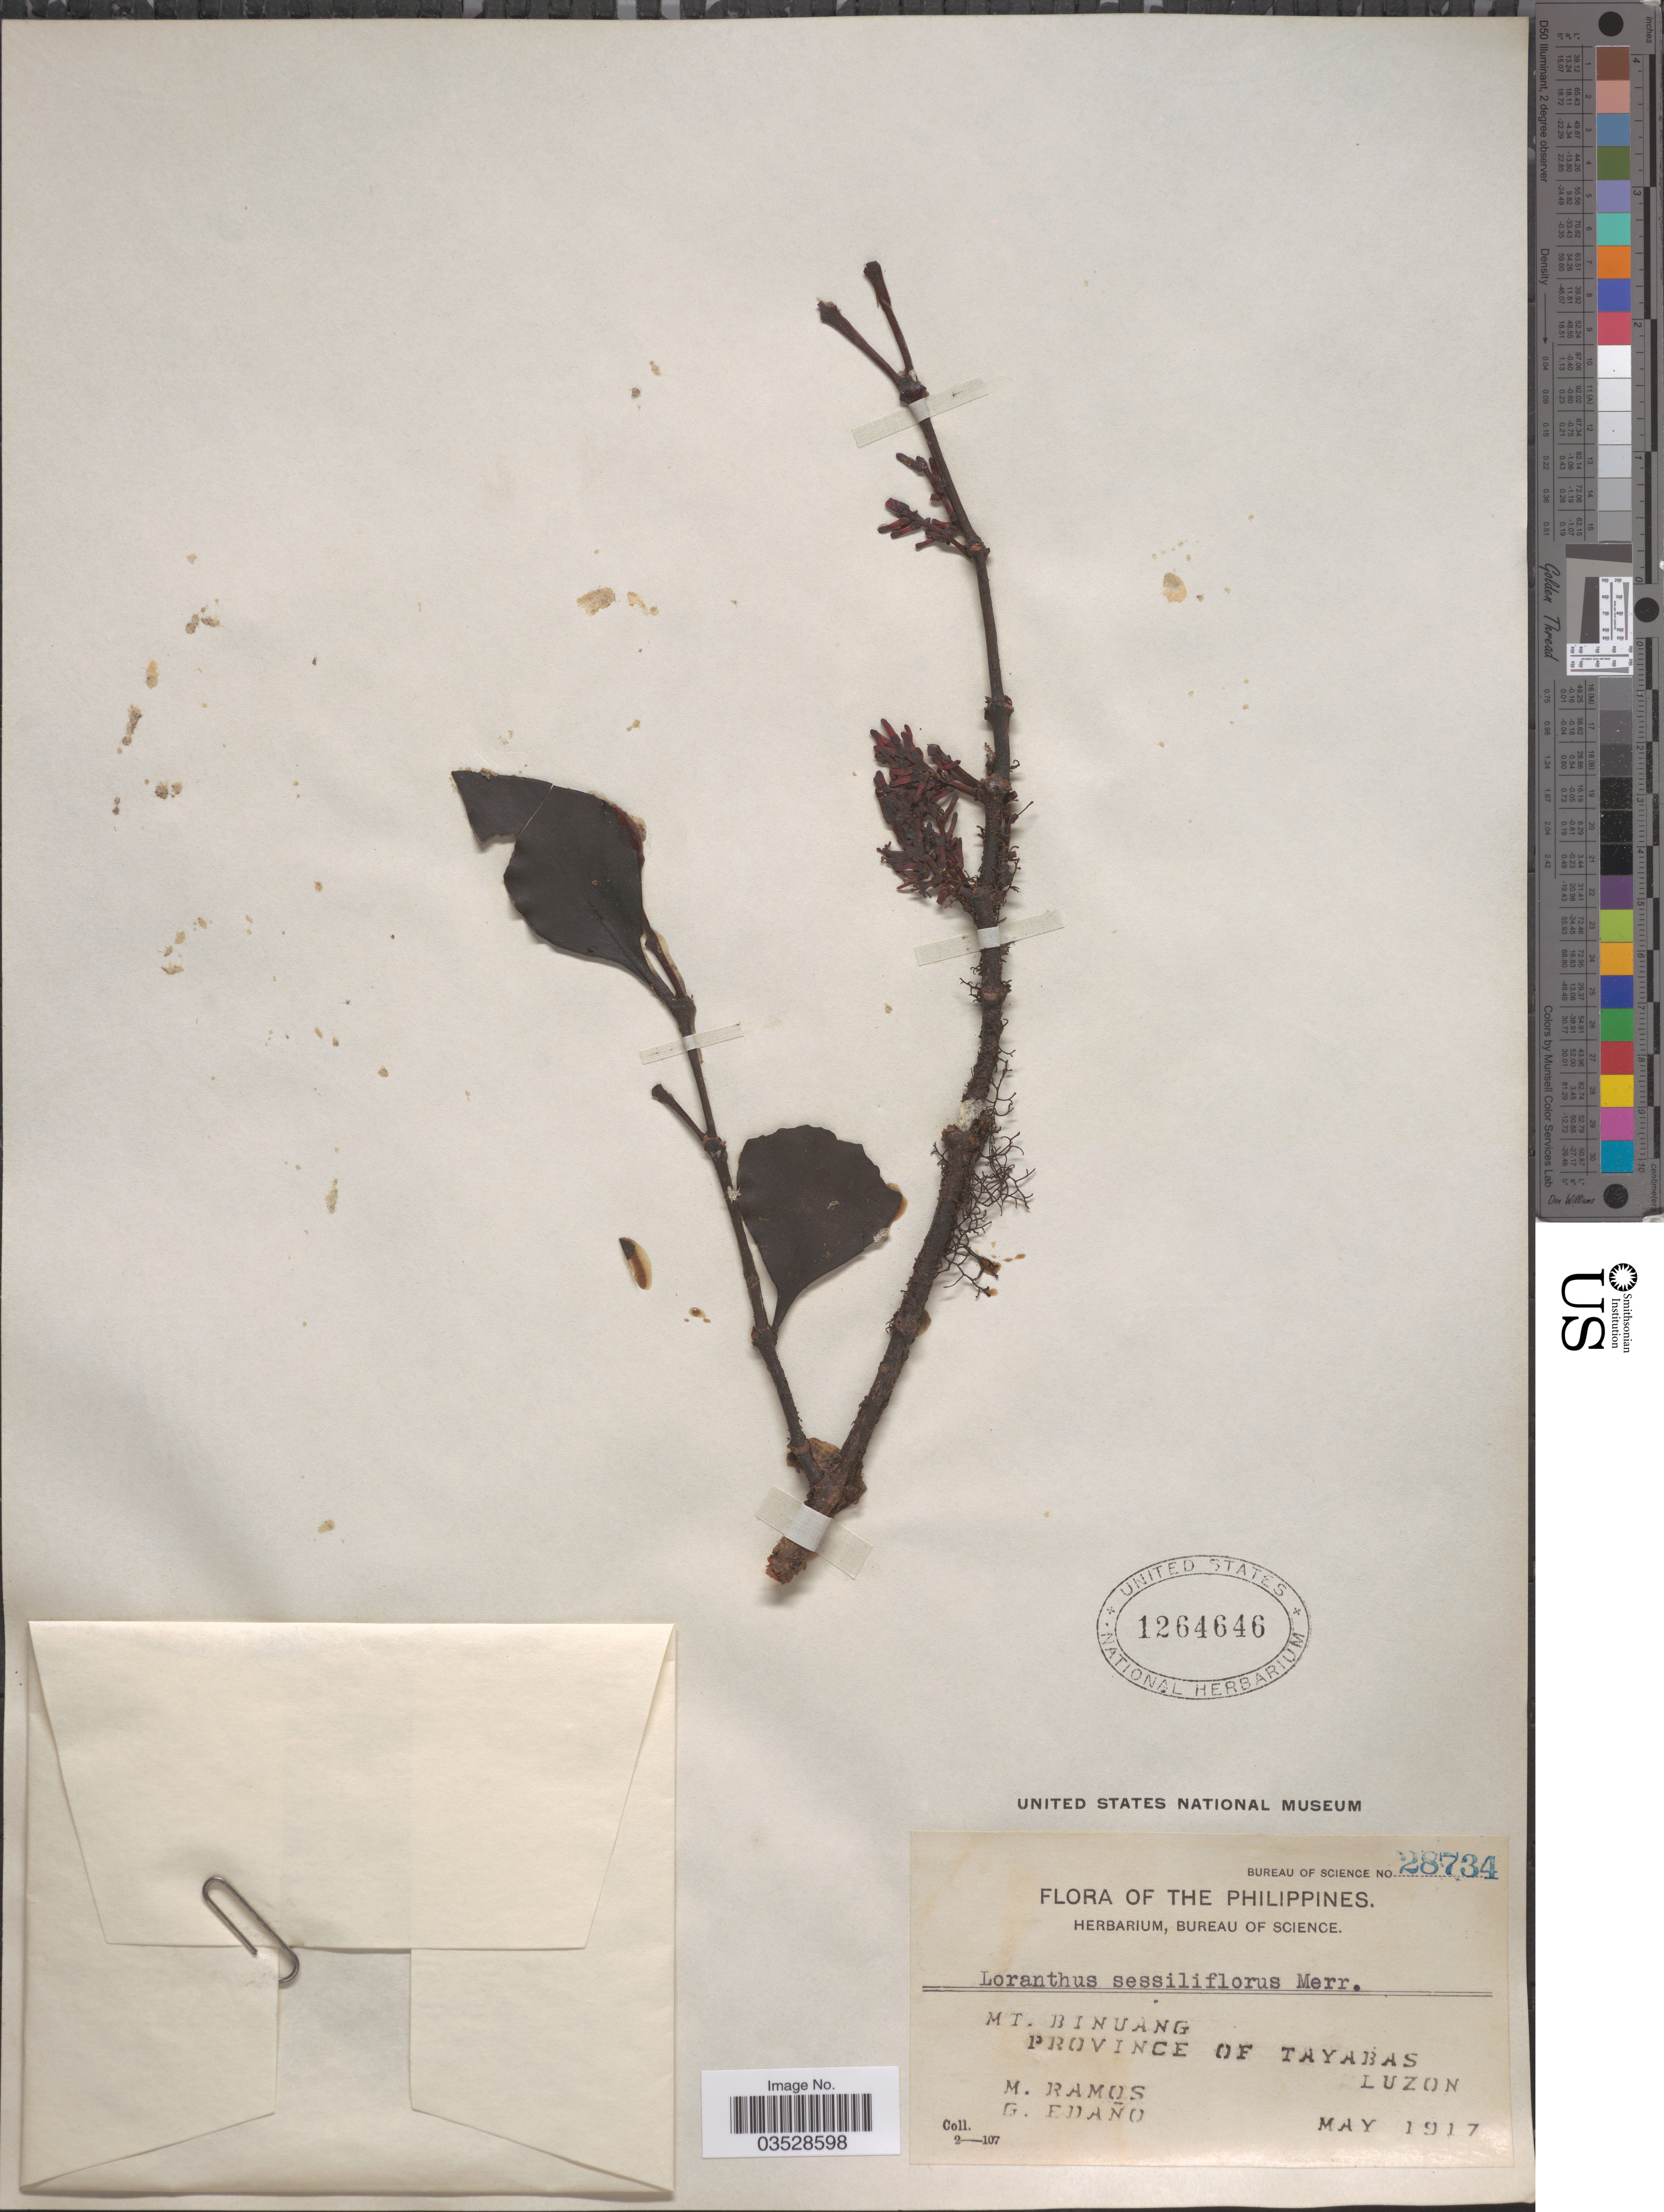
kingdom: Plantae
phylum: Tracheophyta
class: Magnoliopsida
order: Santalales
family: Loranthaceae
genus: Loranthus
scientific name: Loranthus sessiliflorus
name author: Merr.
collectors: M. Ramos & G. Edaño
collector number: Bureau of Science 28734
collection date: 1917-05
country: Philippines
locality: Mt. Binuang. Province of Tayabas. Luzon.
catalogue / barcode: US 1264646